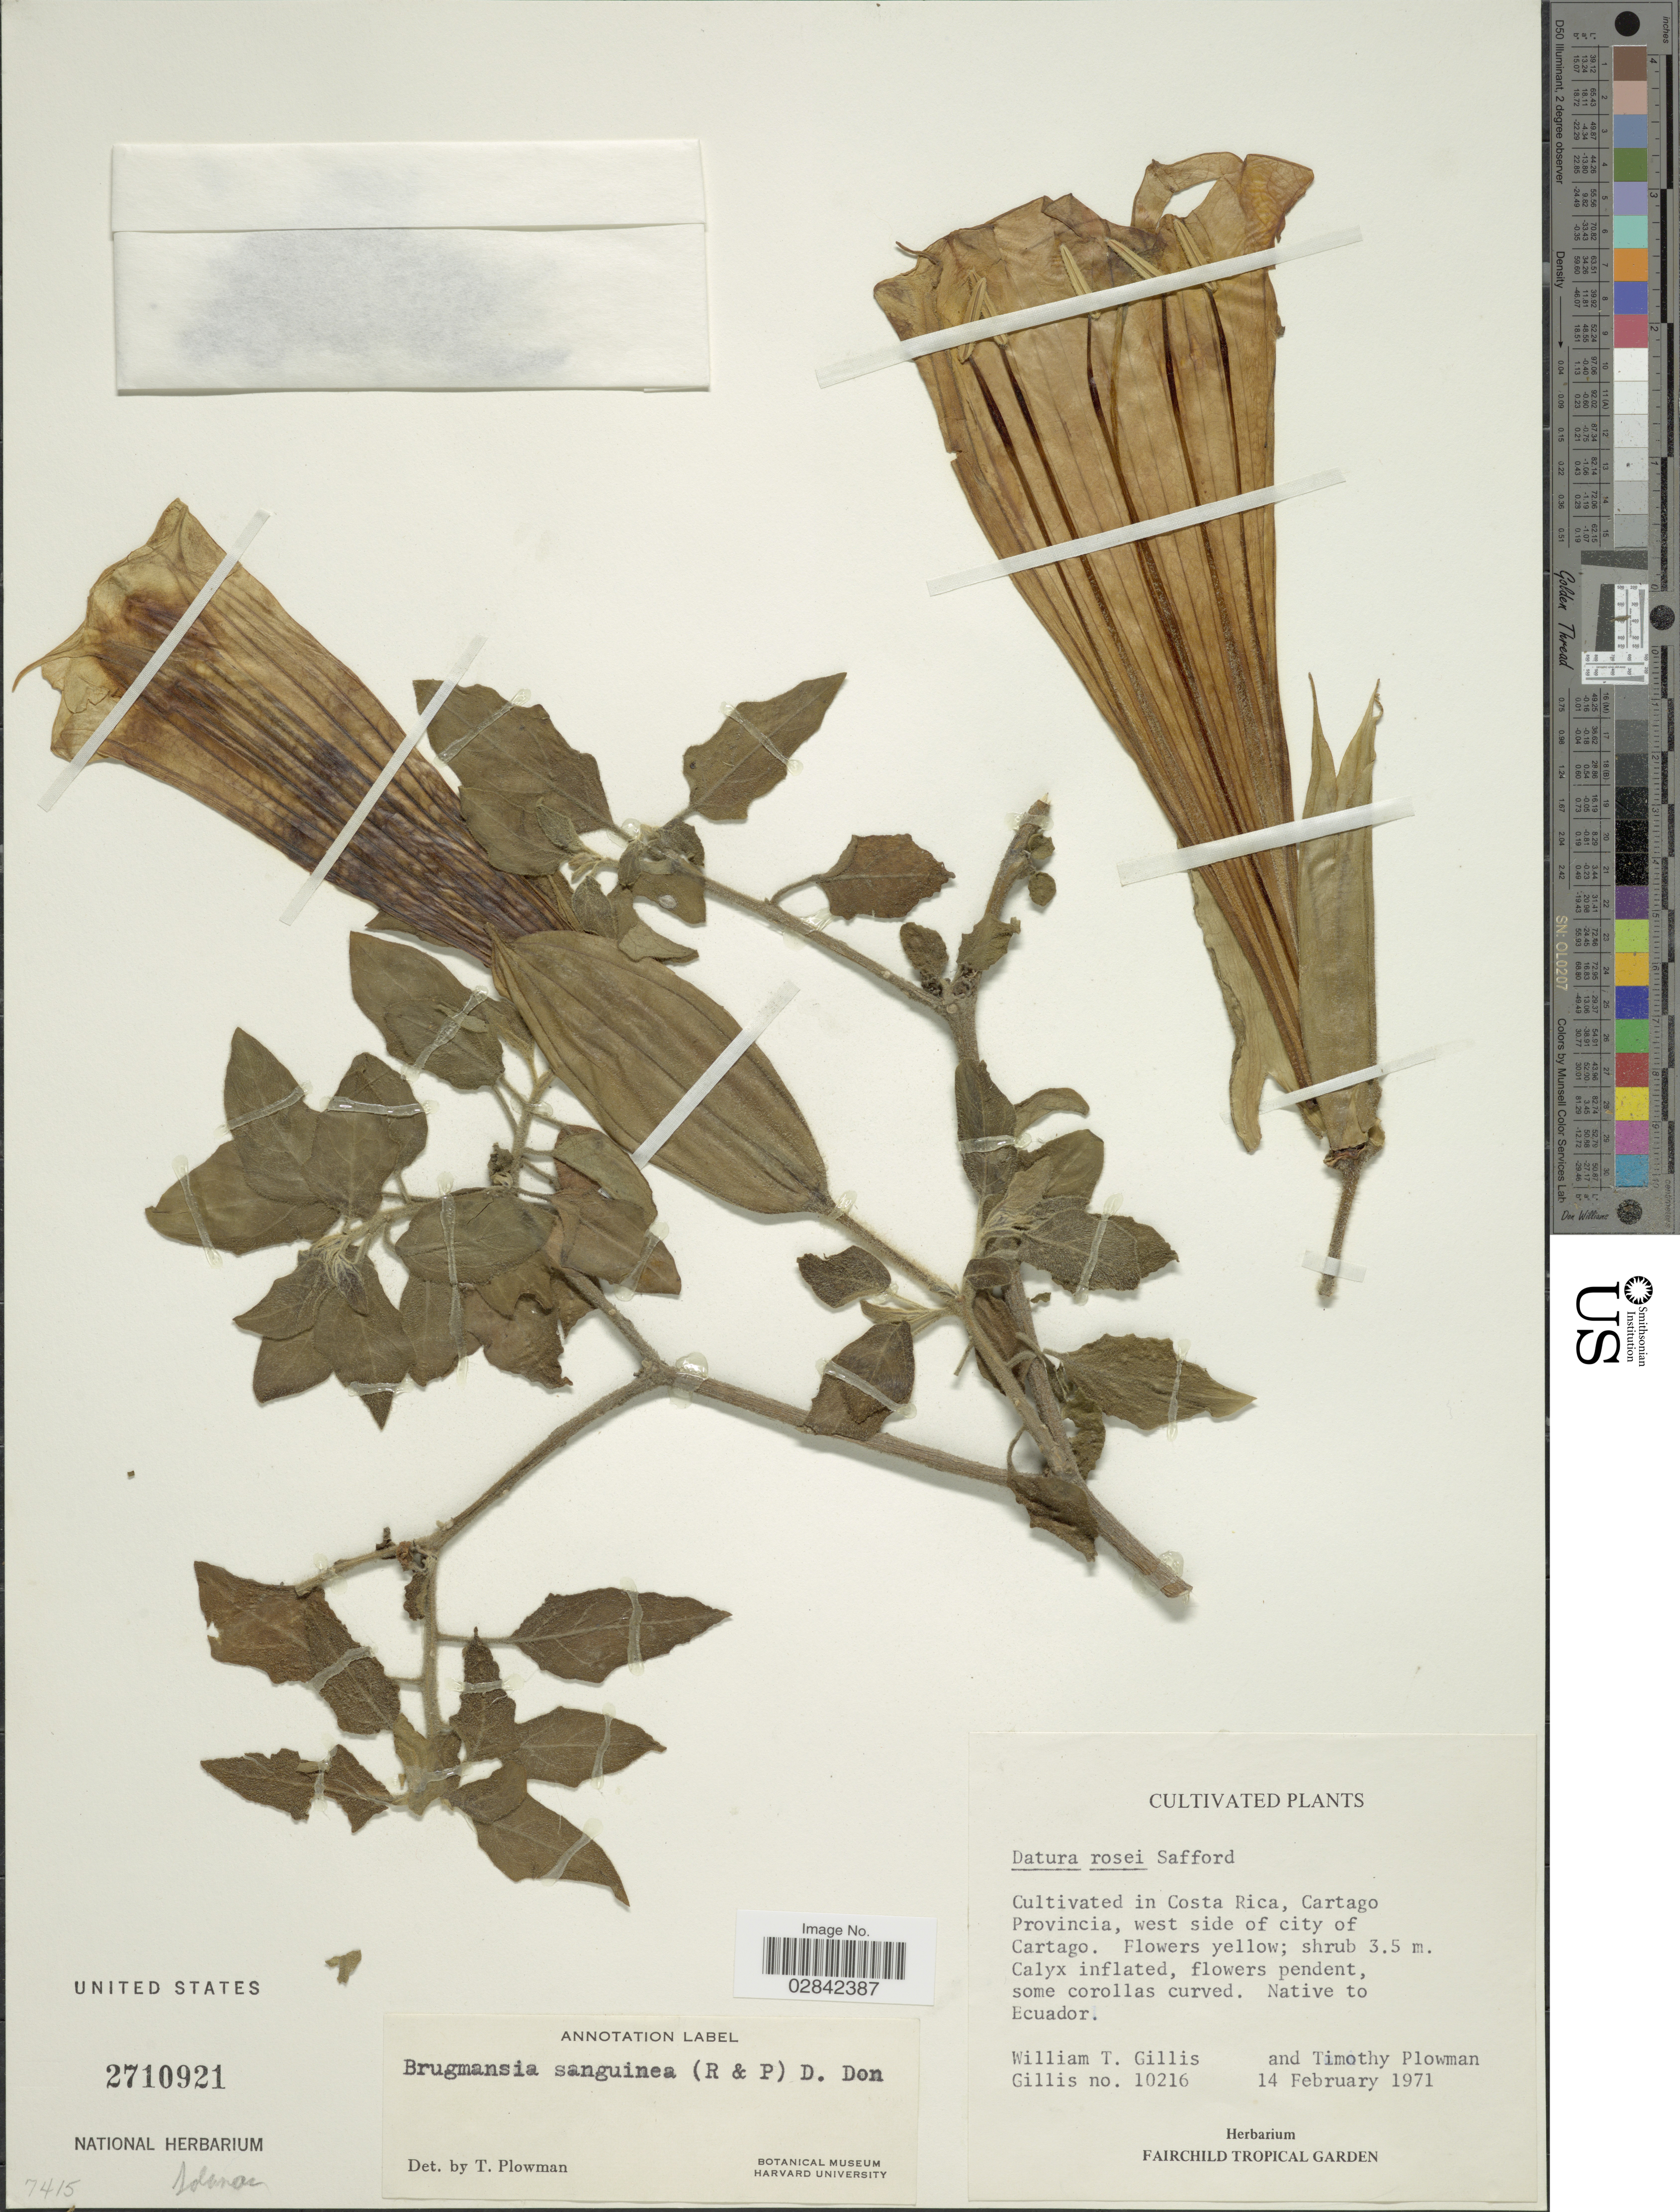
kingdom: Plantae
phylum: Tracheophyta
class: Magnoliopsida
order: Solanales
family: Solanaceae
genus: Brugmansia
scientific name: Brugmansia sanguinea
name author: (Ruiz & Pav.) D. Don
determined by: Plowman, T.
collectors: W. T. Gillis & T. Plowman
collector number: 10216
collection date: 1971-02-14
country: Costa Rica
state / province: Cartago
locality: Cultivated in Costa Rica, Cartago Provincia, west side of city of Cartago.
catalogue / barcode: US 2710921